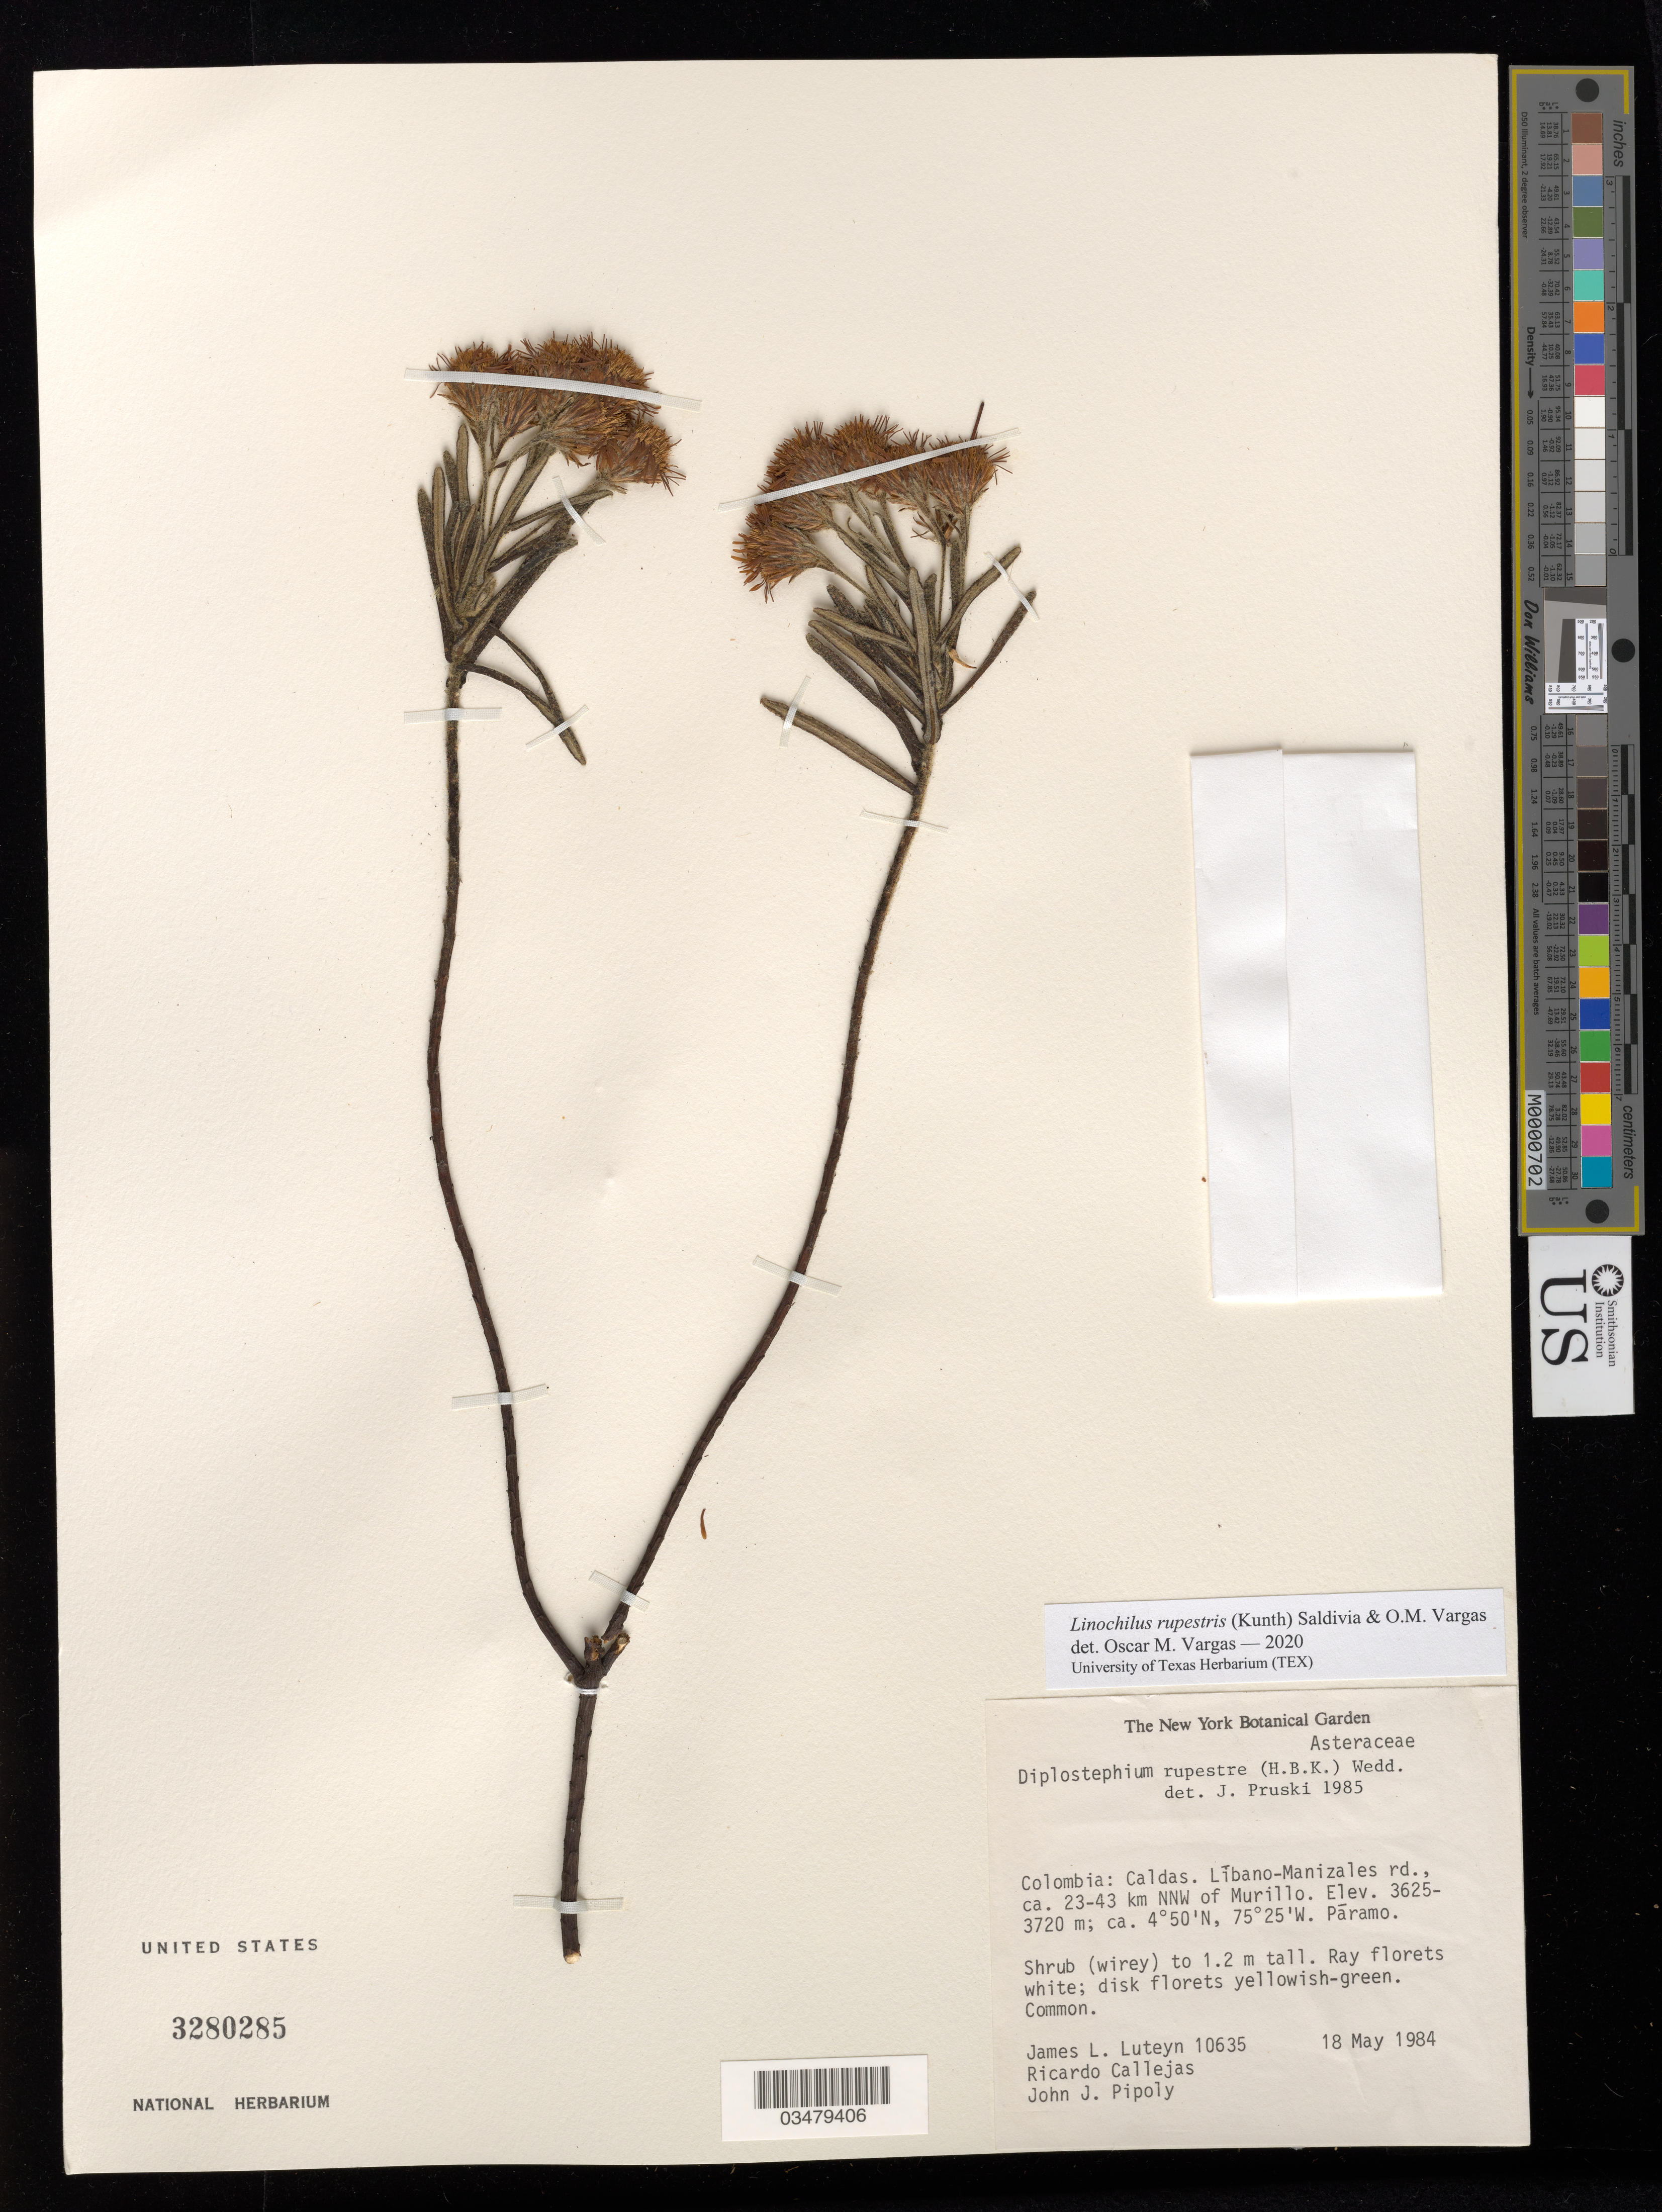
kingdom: Plantae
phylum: Tracheophyta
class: Magnoliopsida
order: Asterales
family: Asteraceae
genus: Linochilus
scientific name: Linochilus rupestris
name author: (Kunth) Saldivia & O.M. Vargas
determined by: Vargas, Oscar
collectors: J. L. Luteyn, R. Callejas & J. J. Pipoly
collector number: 10635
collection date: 1984-05-18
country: Colombia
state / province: Caldas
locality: Libano-Manizales rd., ca. 23-43 km NNW of Murillo, paramo.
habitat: Paramo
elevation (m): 3625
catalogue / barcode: US 3280285